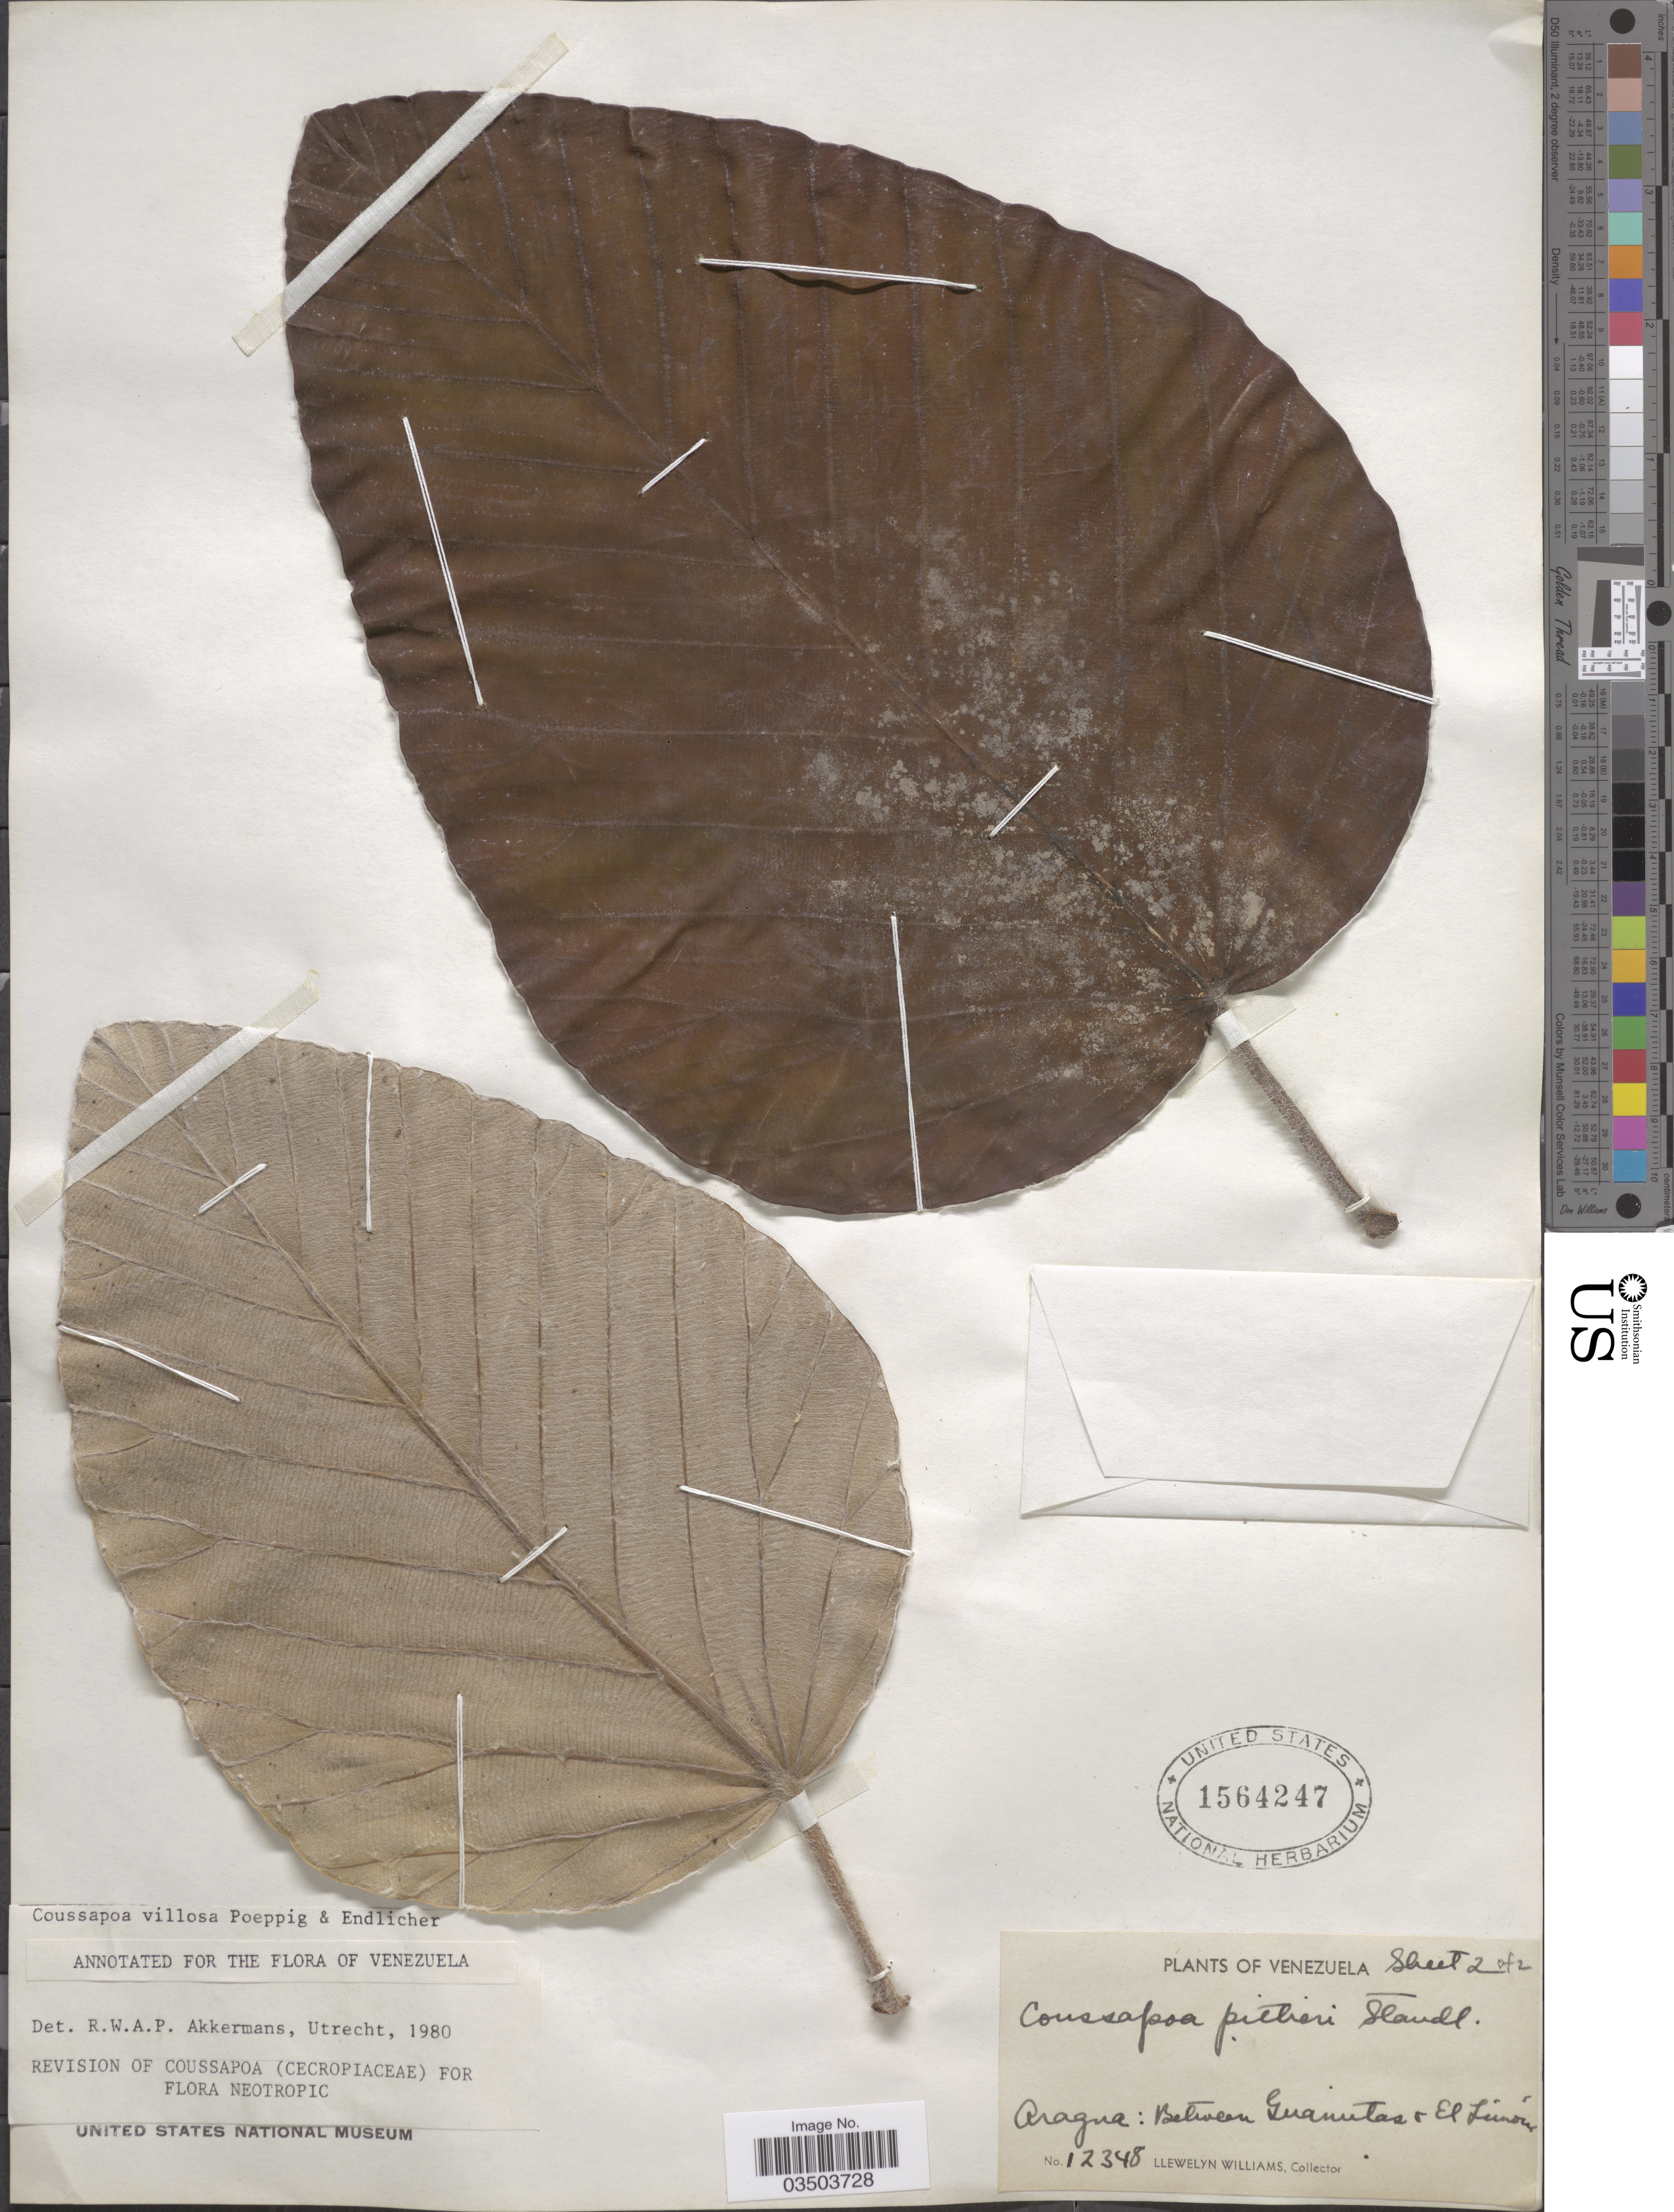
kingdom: Plantae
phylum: Tracheophyta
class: Magnoliopsida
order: Rosales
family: Urticaceae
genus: Coussapoa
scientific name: Coussapoa villosa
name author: Poepp. & Endl.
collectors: Ll. Williams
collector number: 12348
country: Venezuela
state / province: Aragua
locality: Between Guamitas & El Limón.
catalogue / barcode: US 1564247